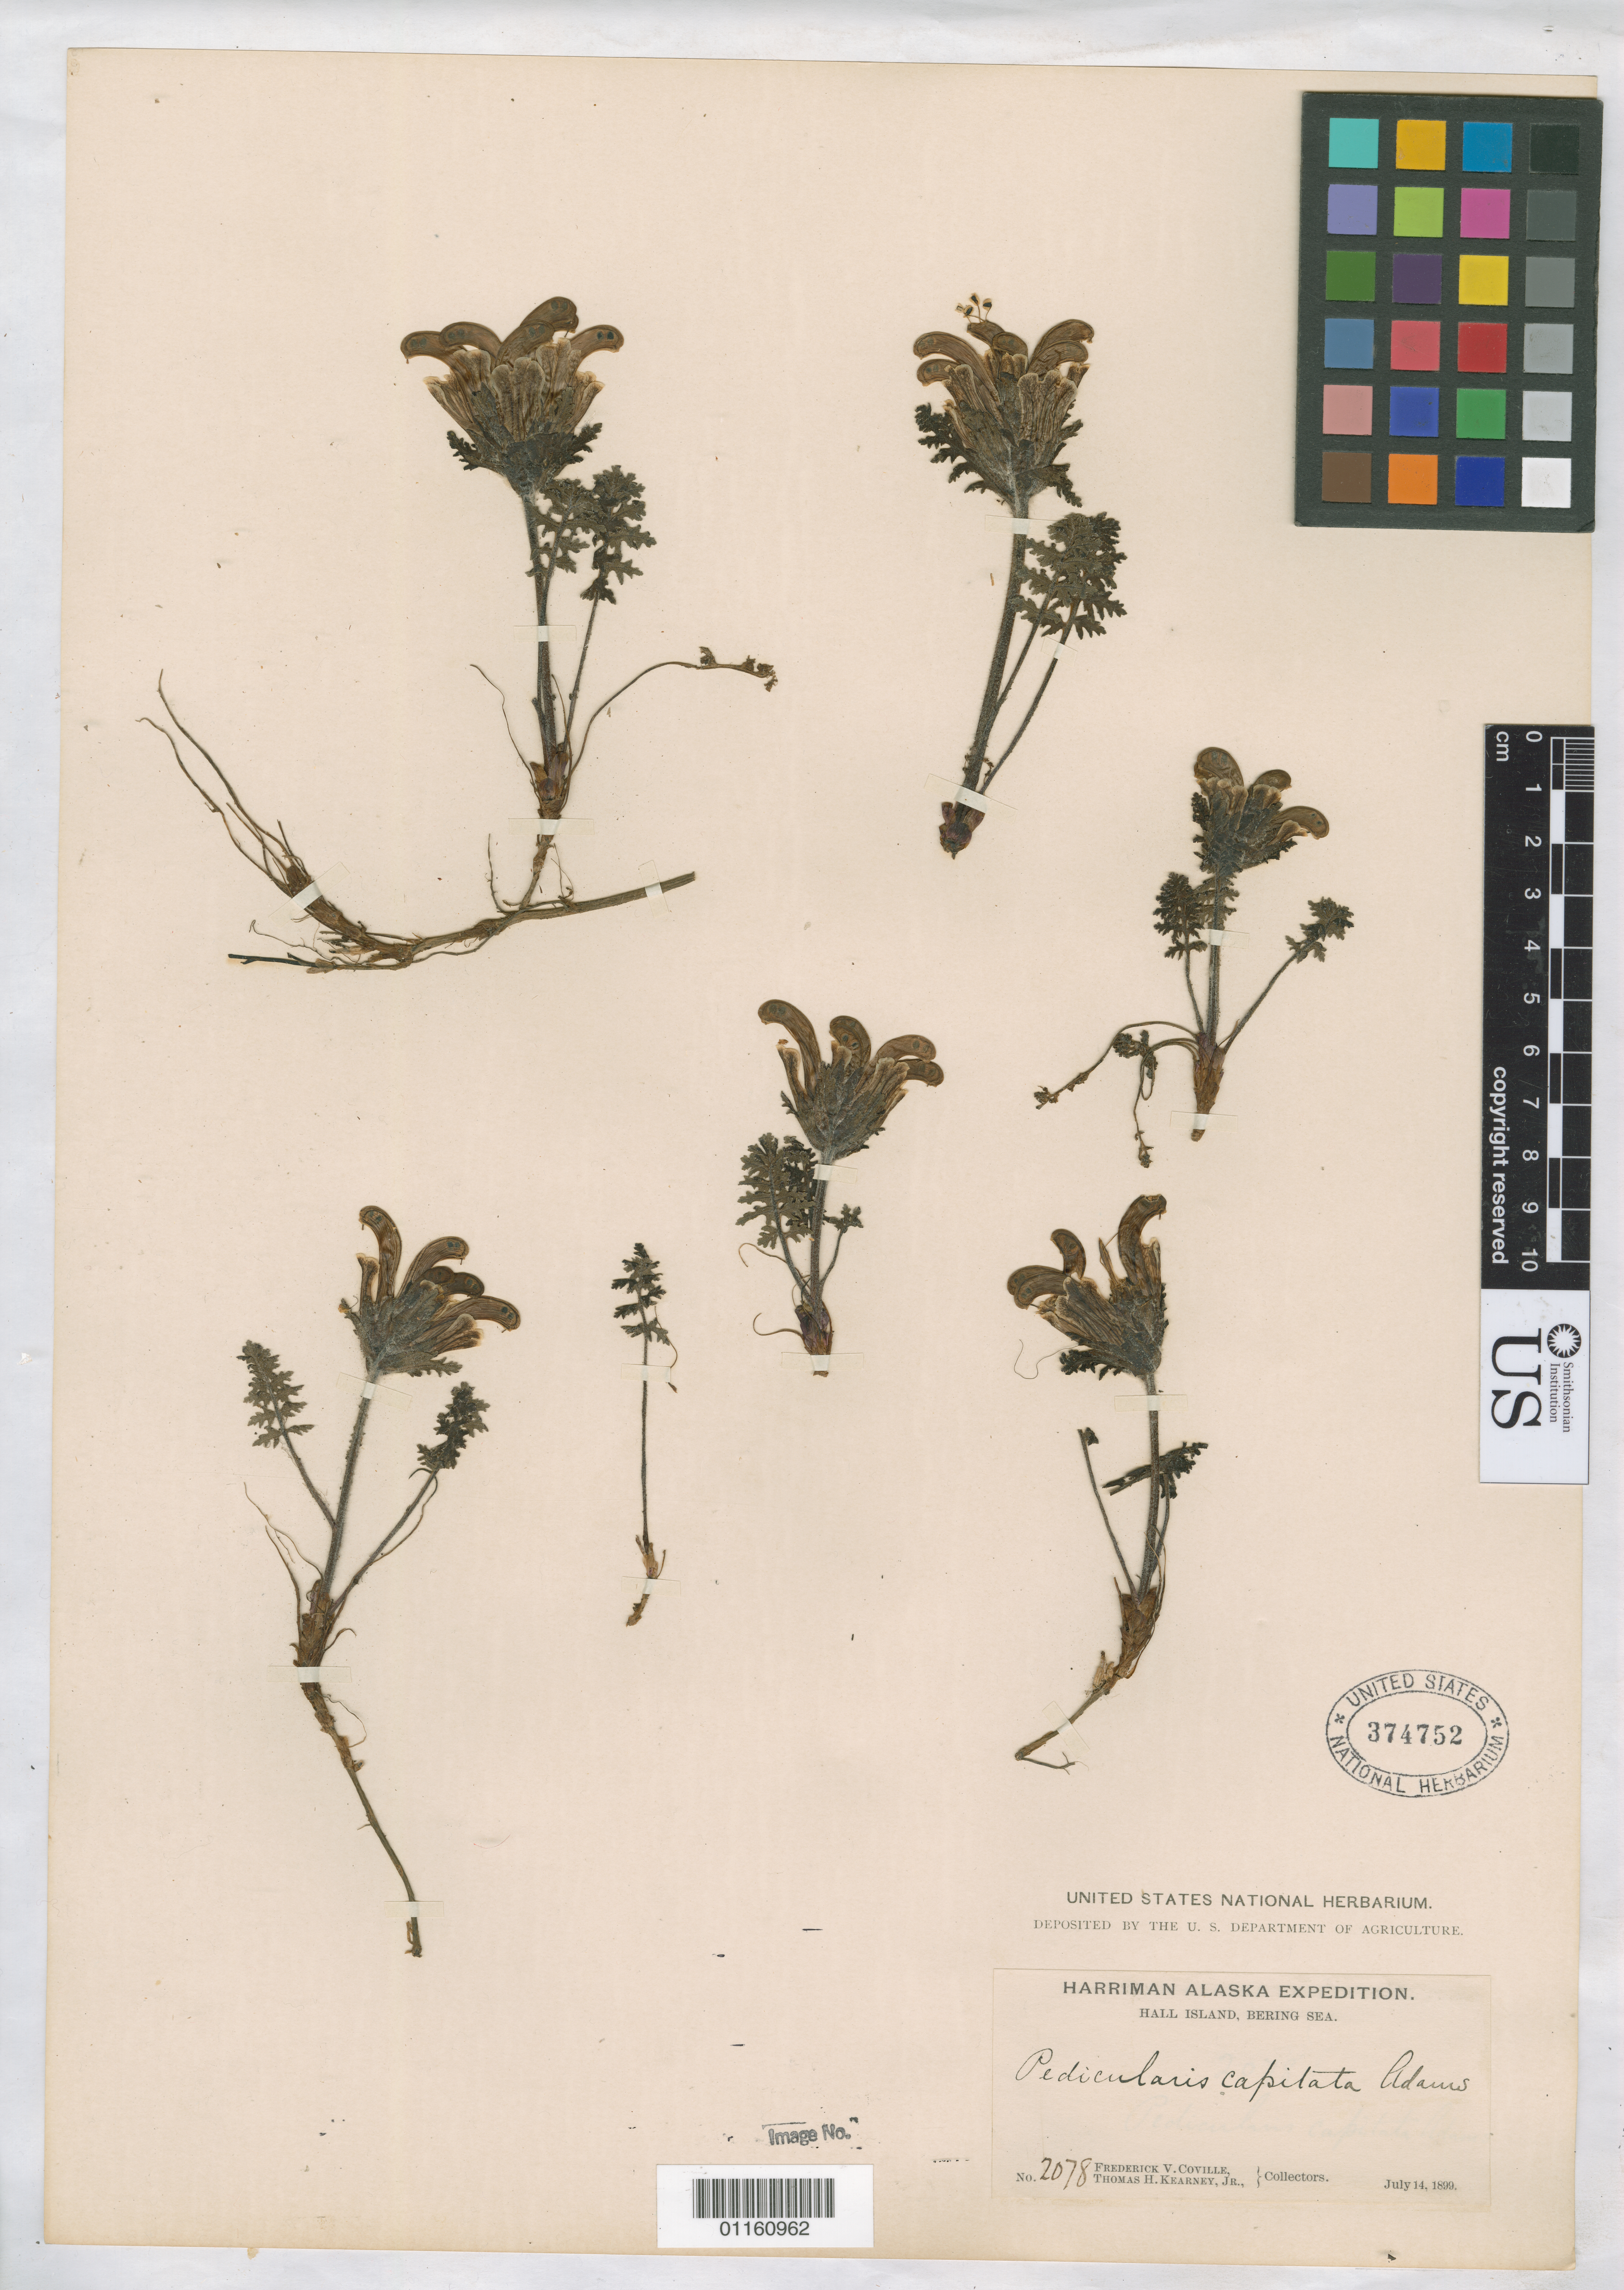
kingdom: Plantae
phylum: Tracheophyta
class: Magnoliopsida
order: Lamiales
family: Orobanchaceae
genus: Pedicularis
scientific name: Pedicularis capitata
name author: Adams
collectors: F. V. Coville & T. H. Kearney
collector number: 2078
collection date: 1899-07-14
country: United States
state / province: Alaska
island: Hall Island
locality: Hall Island, Bering Sea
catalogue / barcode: US 374752